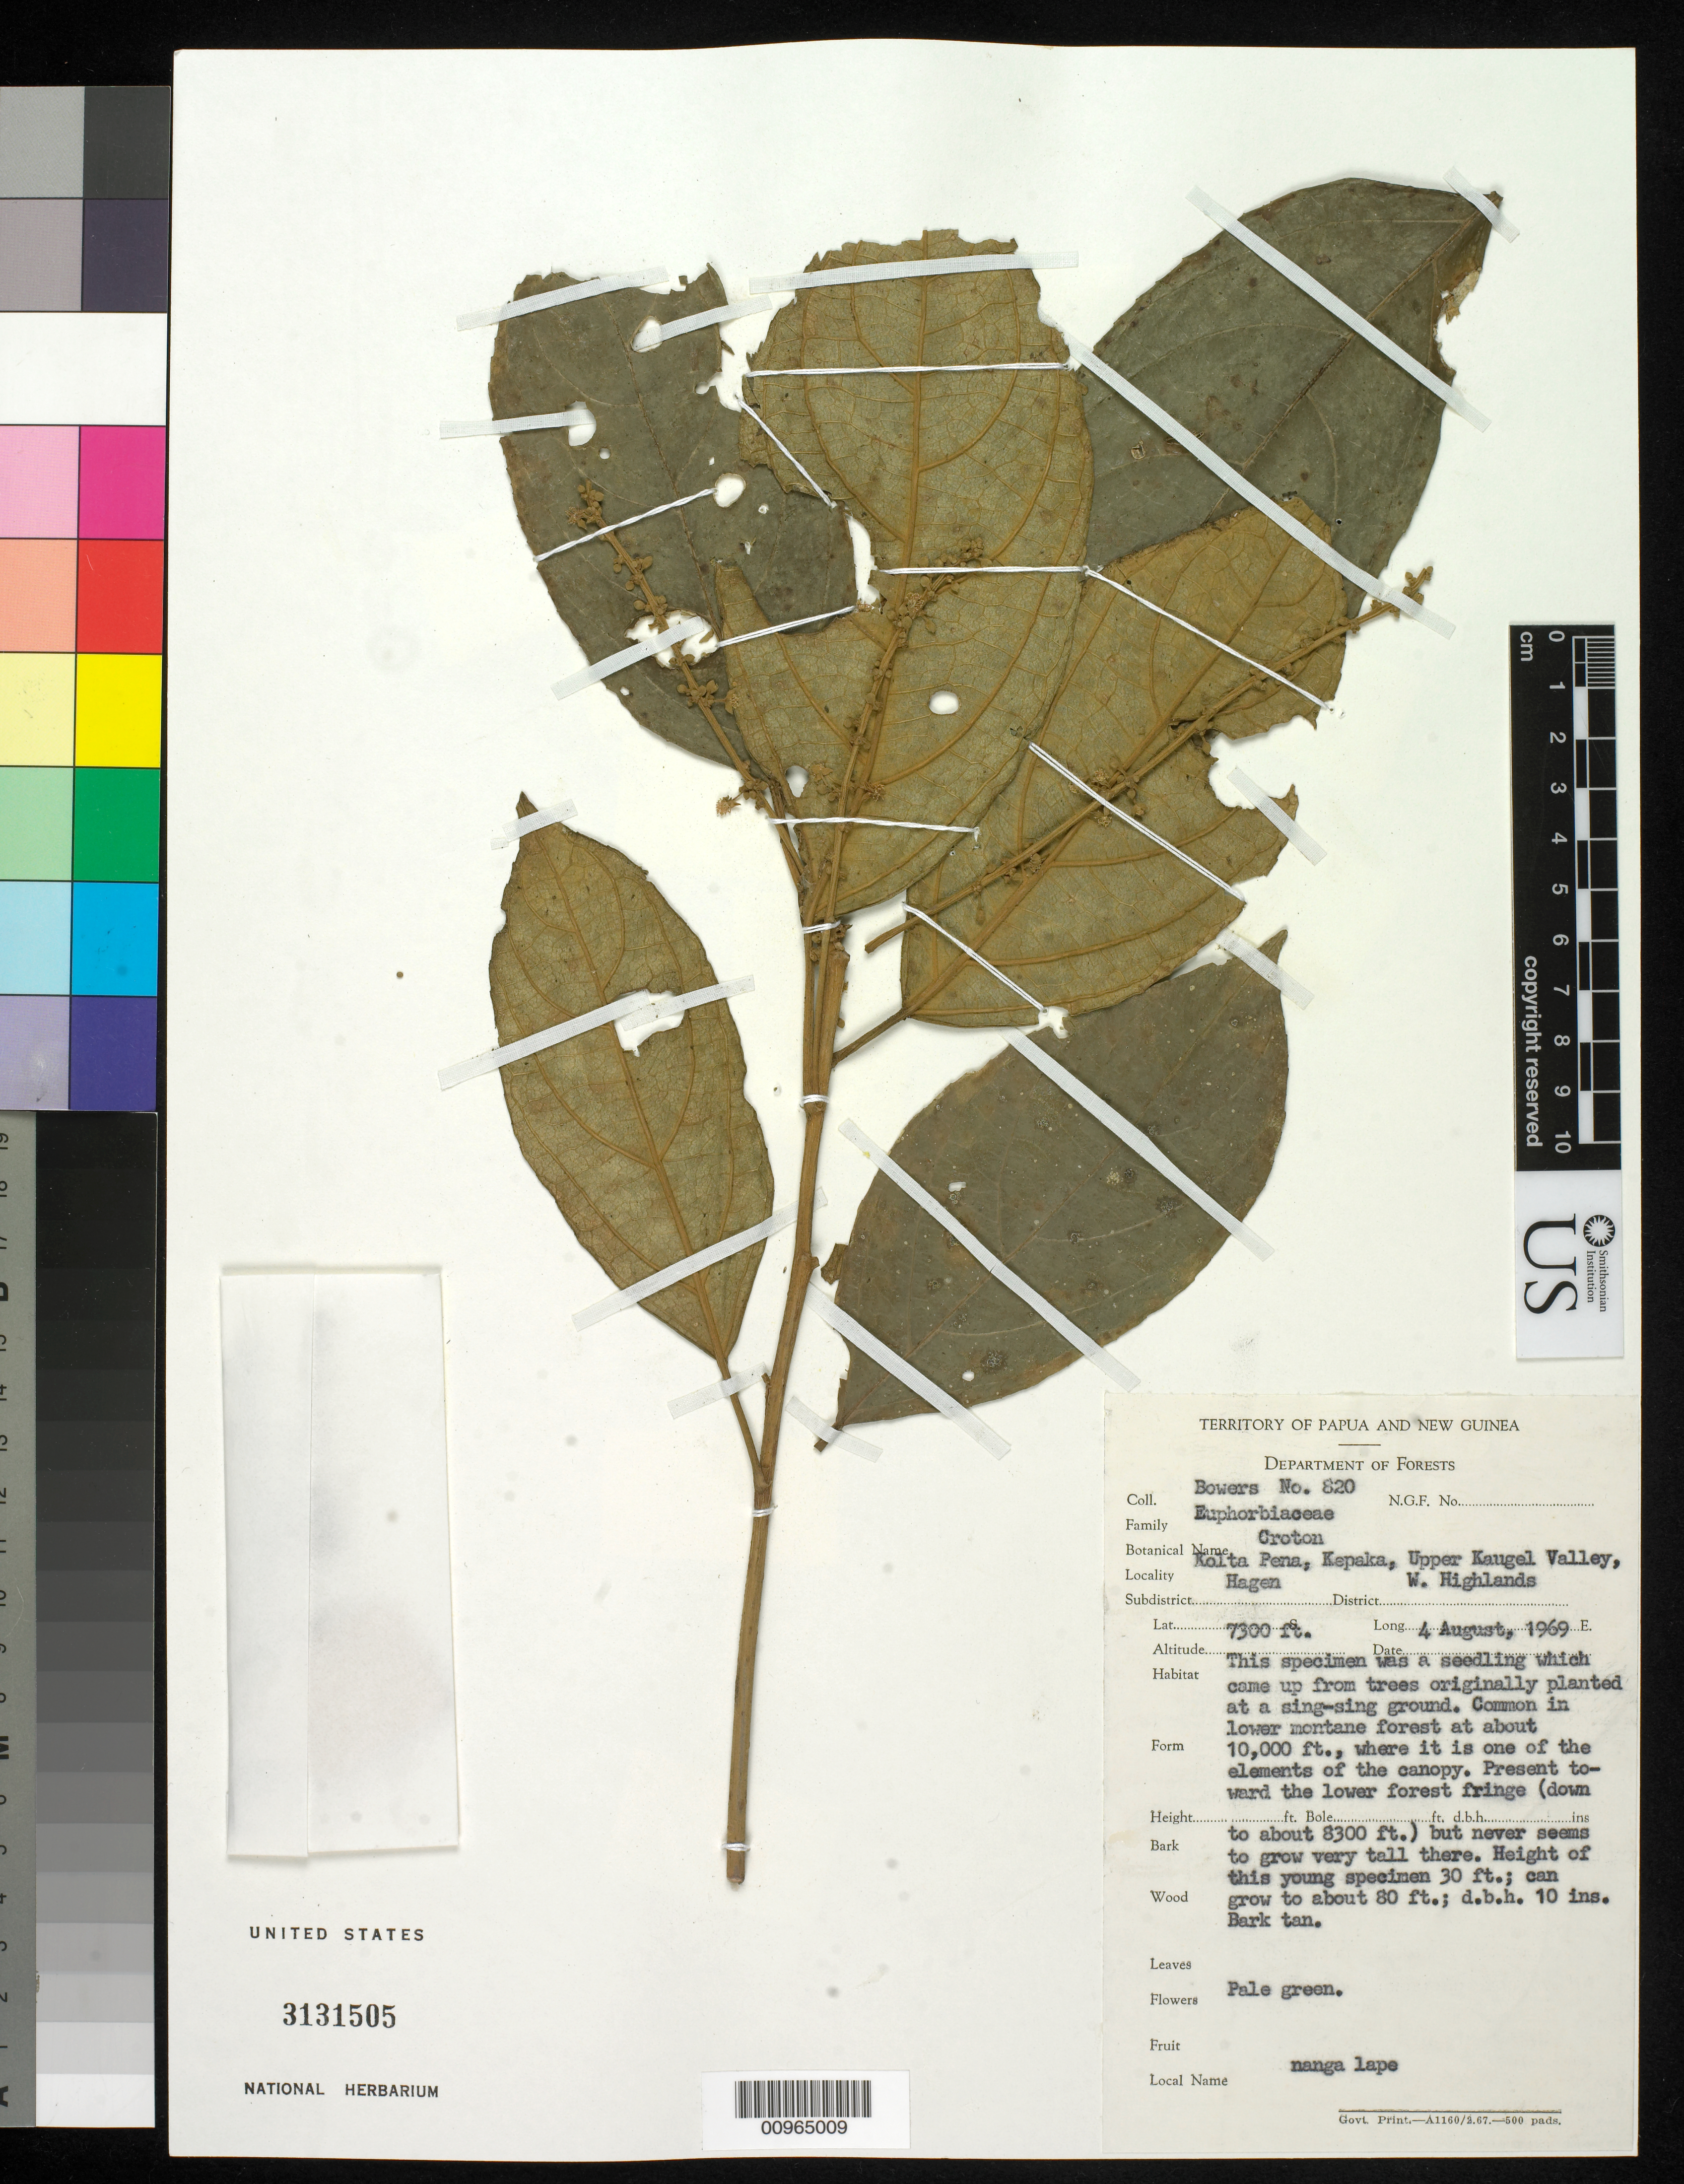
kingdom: Plantae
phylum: Tracheophyta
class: Magnoliopsida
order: Malpighiales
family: Euphorbiaceae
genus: Croton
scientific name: Croton sp.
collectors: N. Bowers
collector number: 820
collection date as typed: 04 Aug 1969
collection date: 1969-08-04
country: Papua New Guinea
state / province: Western Highlands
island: New Guinea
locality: Kolta Pena, Kepaka, Upper Kaugel Valley, Hagen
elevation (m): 2225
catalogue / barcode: US 3131505